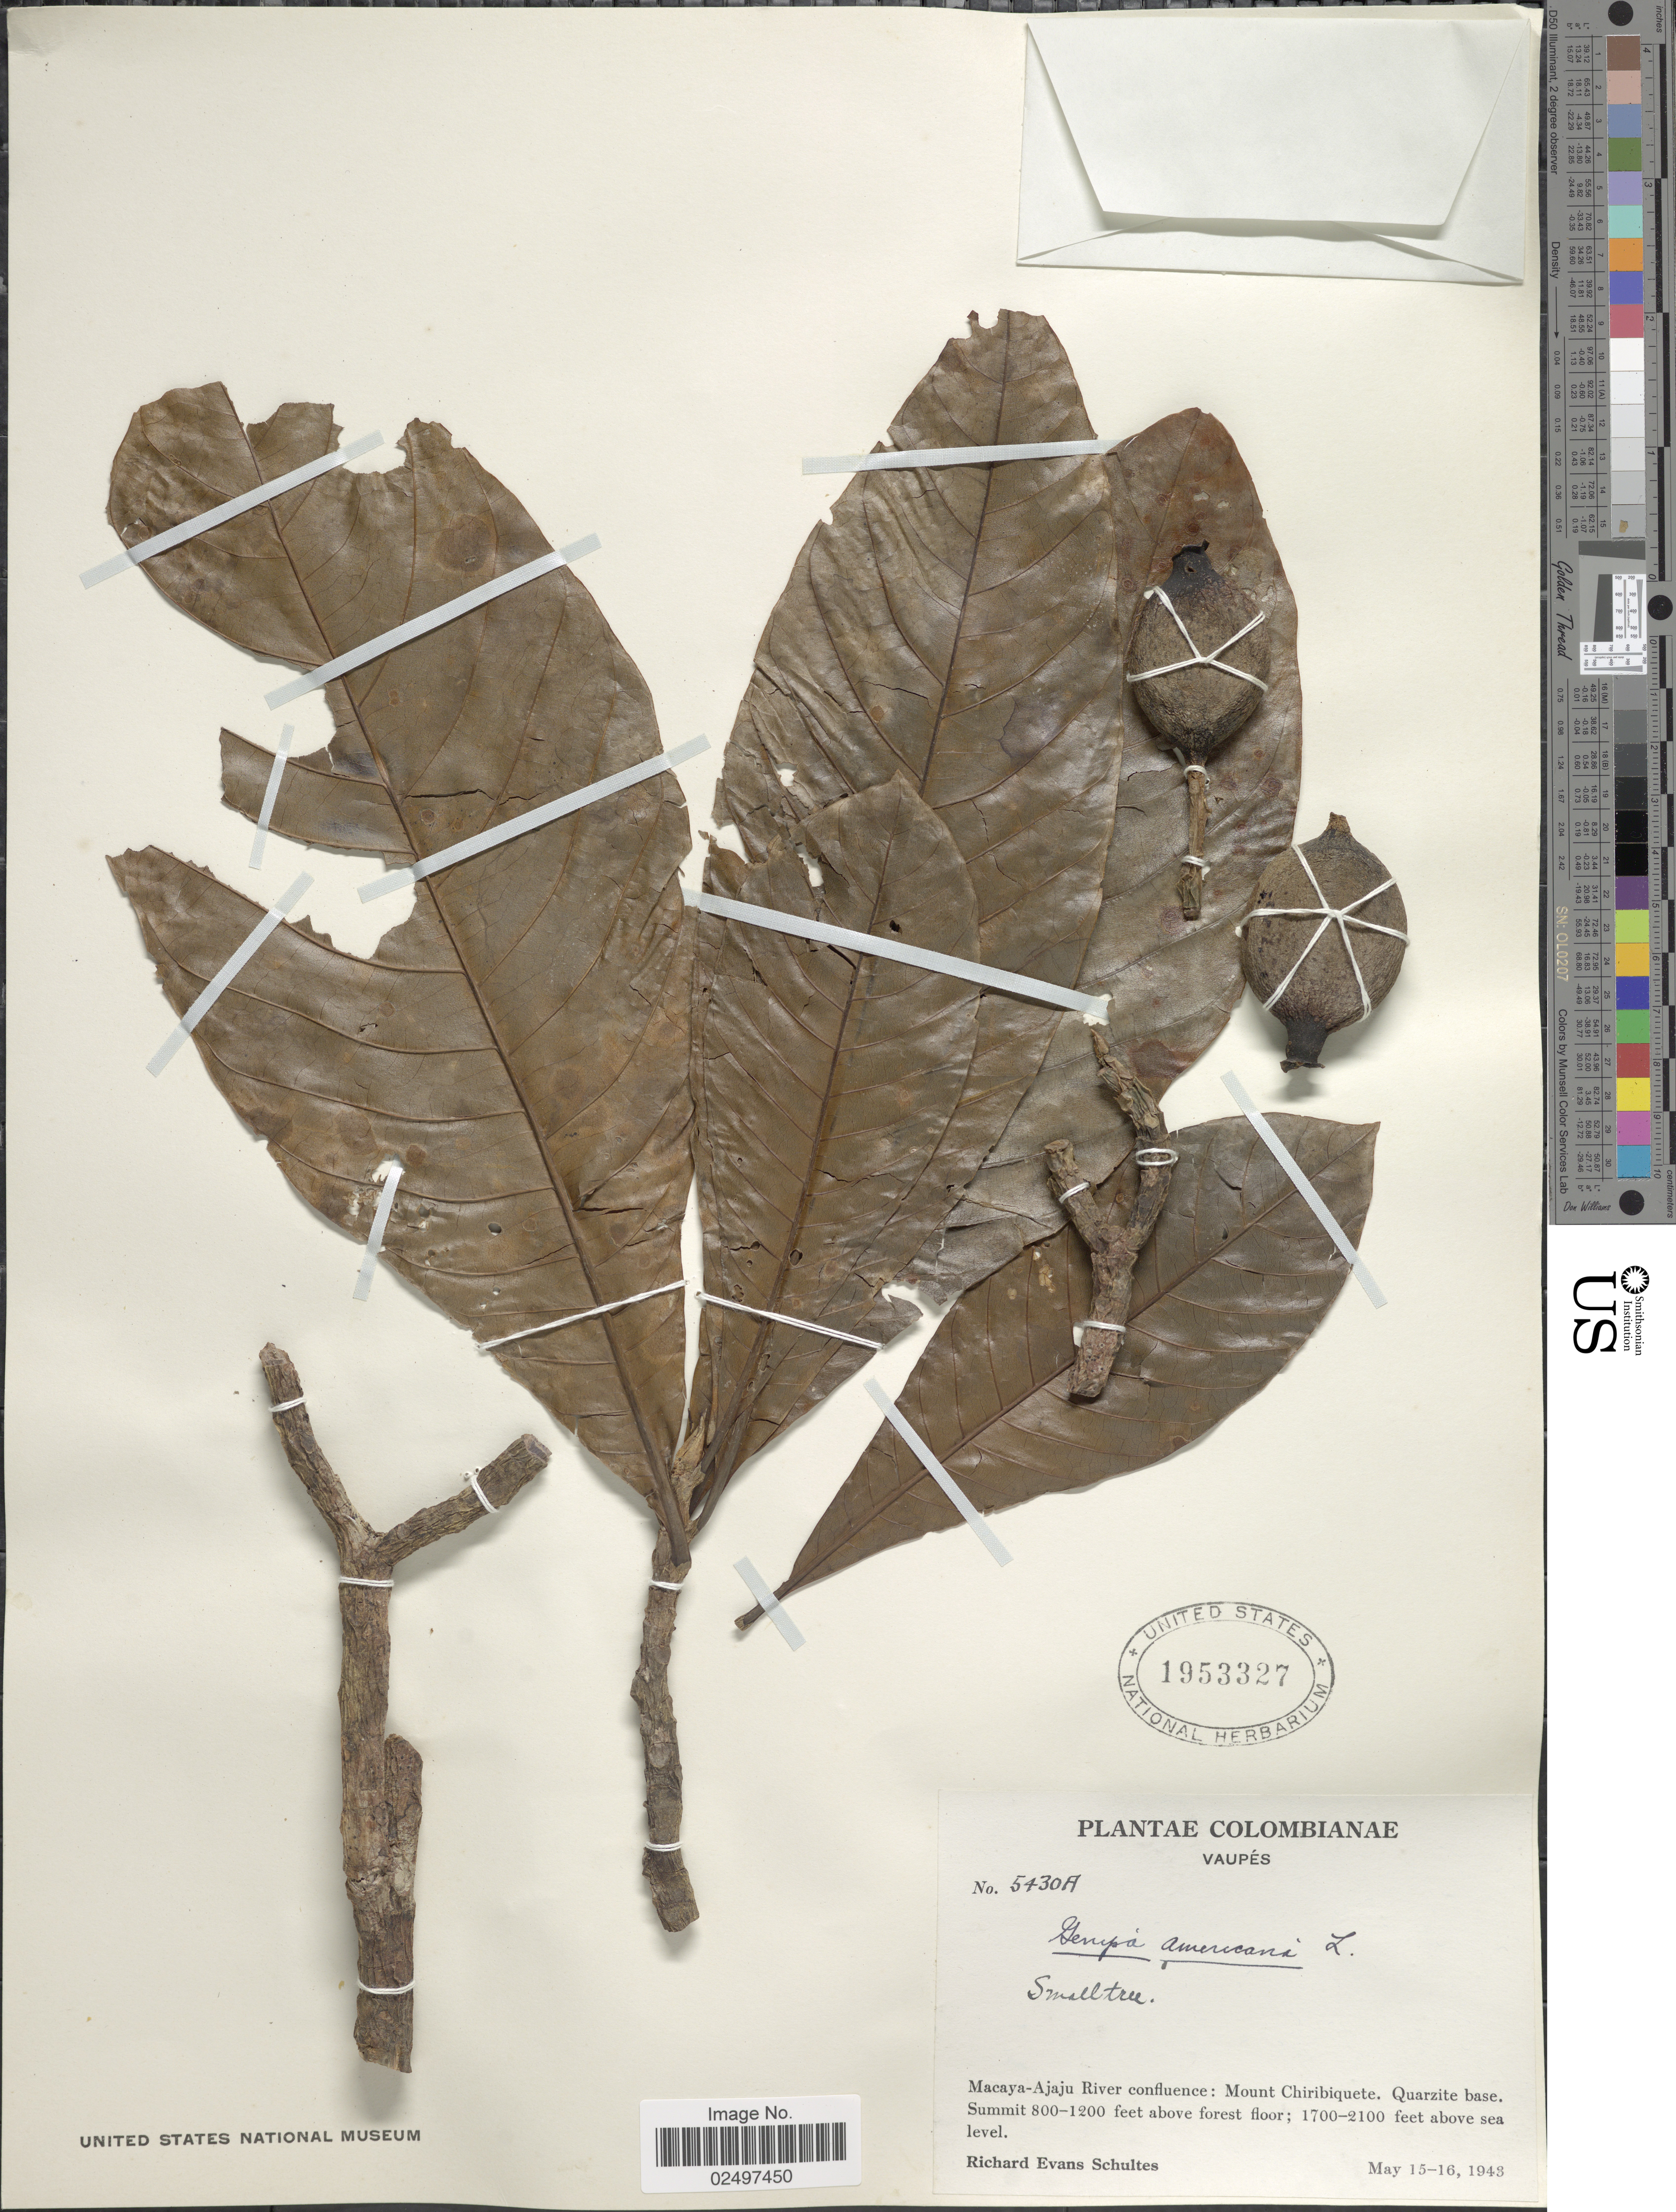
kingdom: Plantae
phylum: Tracheophyta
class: Magnoliopsida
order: Gentianales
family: Rubiaceae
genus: Genipa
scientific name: Genipa americana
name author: L.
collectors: R. E. Schultes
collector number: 5430A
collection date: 1943-05-15/1943-05-16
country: Colombia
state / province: Vaupés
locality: Macaya- Ajaju River confluence: Mount Chiribiquete. Quarzite base. Summit 800-1200 feet above forest floor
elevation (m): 518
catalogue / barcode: US 1953327